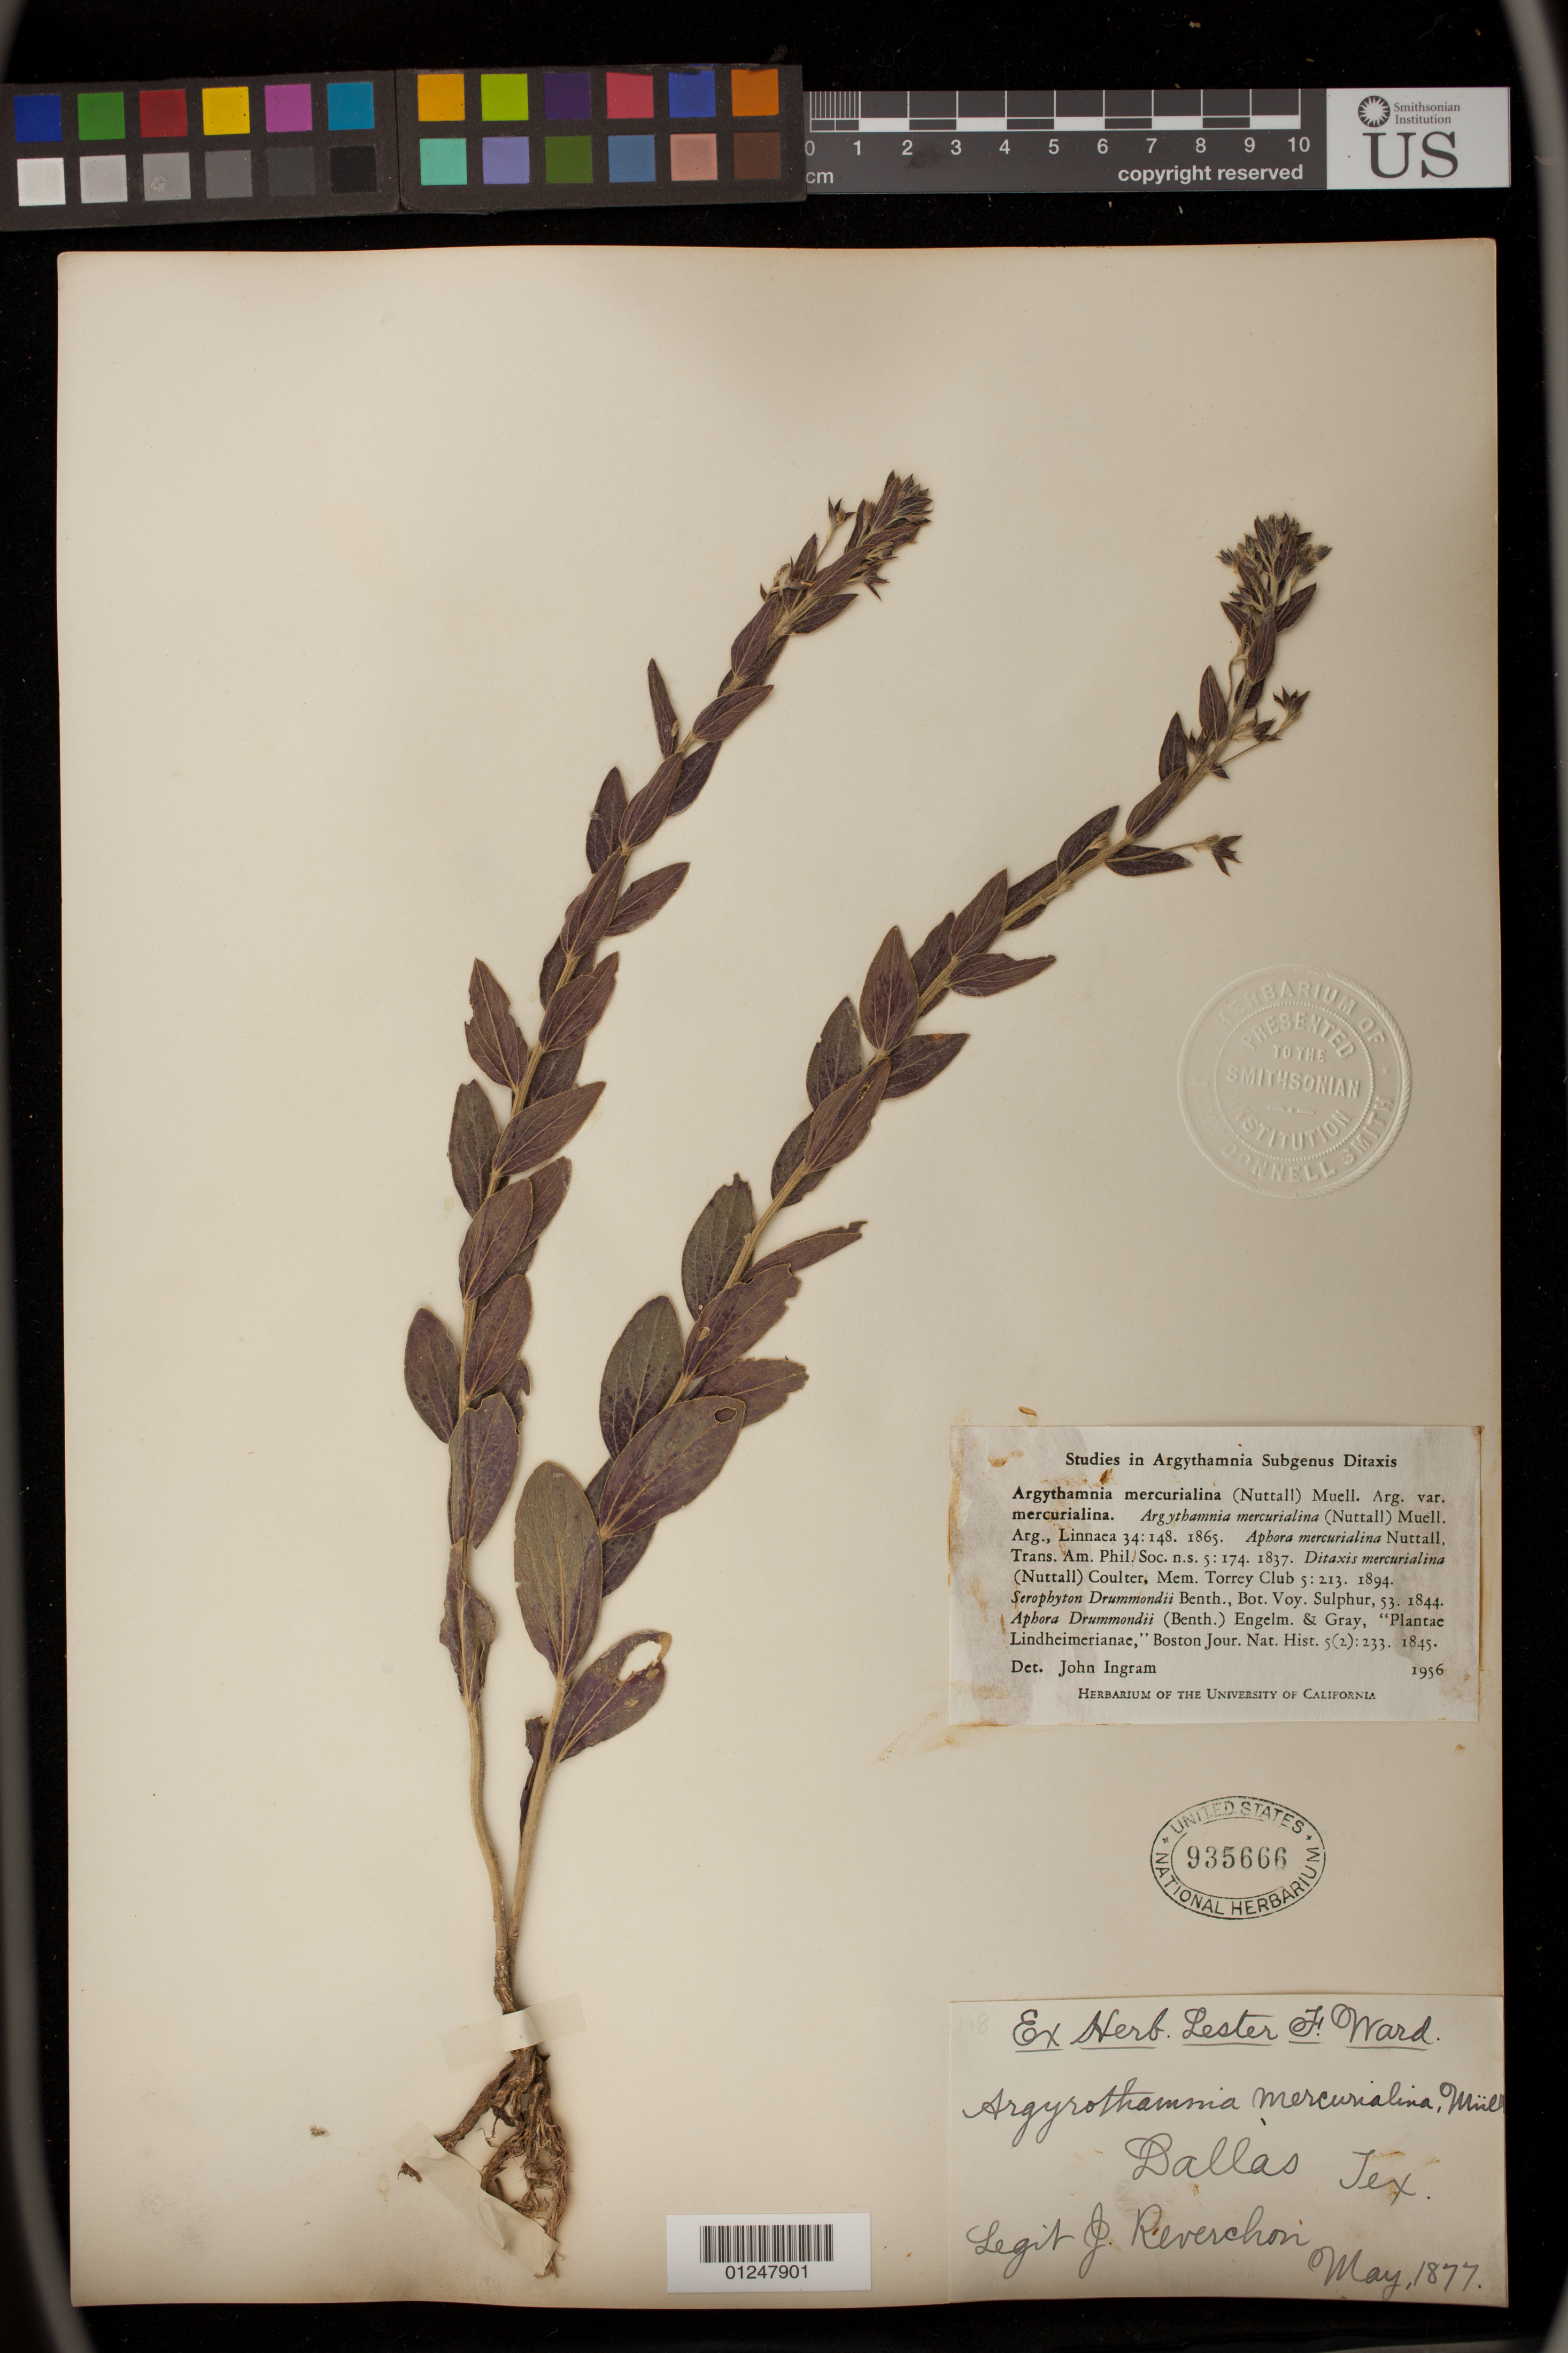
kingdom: Plantae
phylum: Tracheophyta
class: Magnoliopsida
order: Malpighiales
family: Euphorbiaceae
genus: Argythamnia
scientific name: Argythamnia mercurialina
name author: (Nutt.) Müll. Arg.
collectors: J. Reverchon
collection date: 1877-05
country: United States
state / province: Texas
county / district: Dallas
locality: Dallas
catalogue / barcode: US 935666